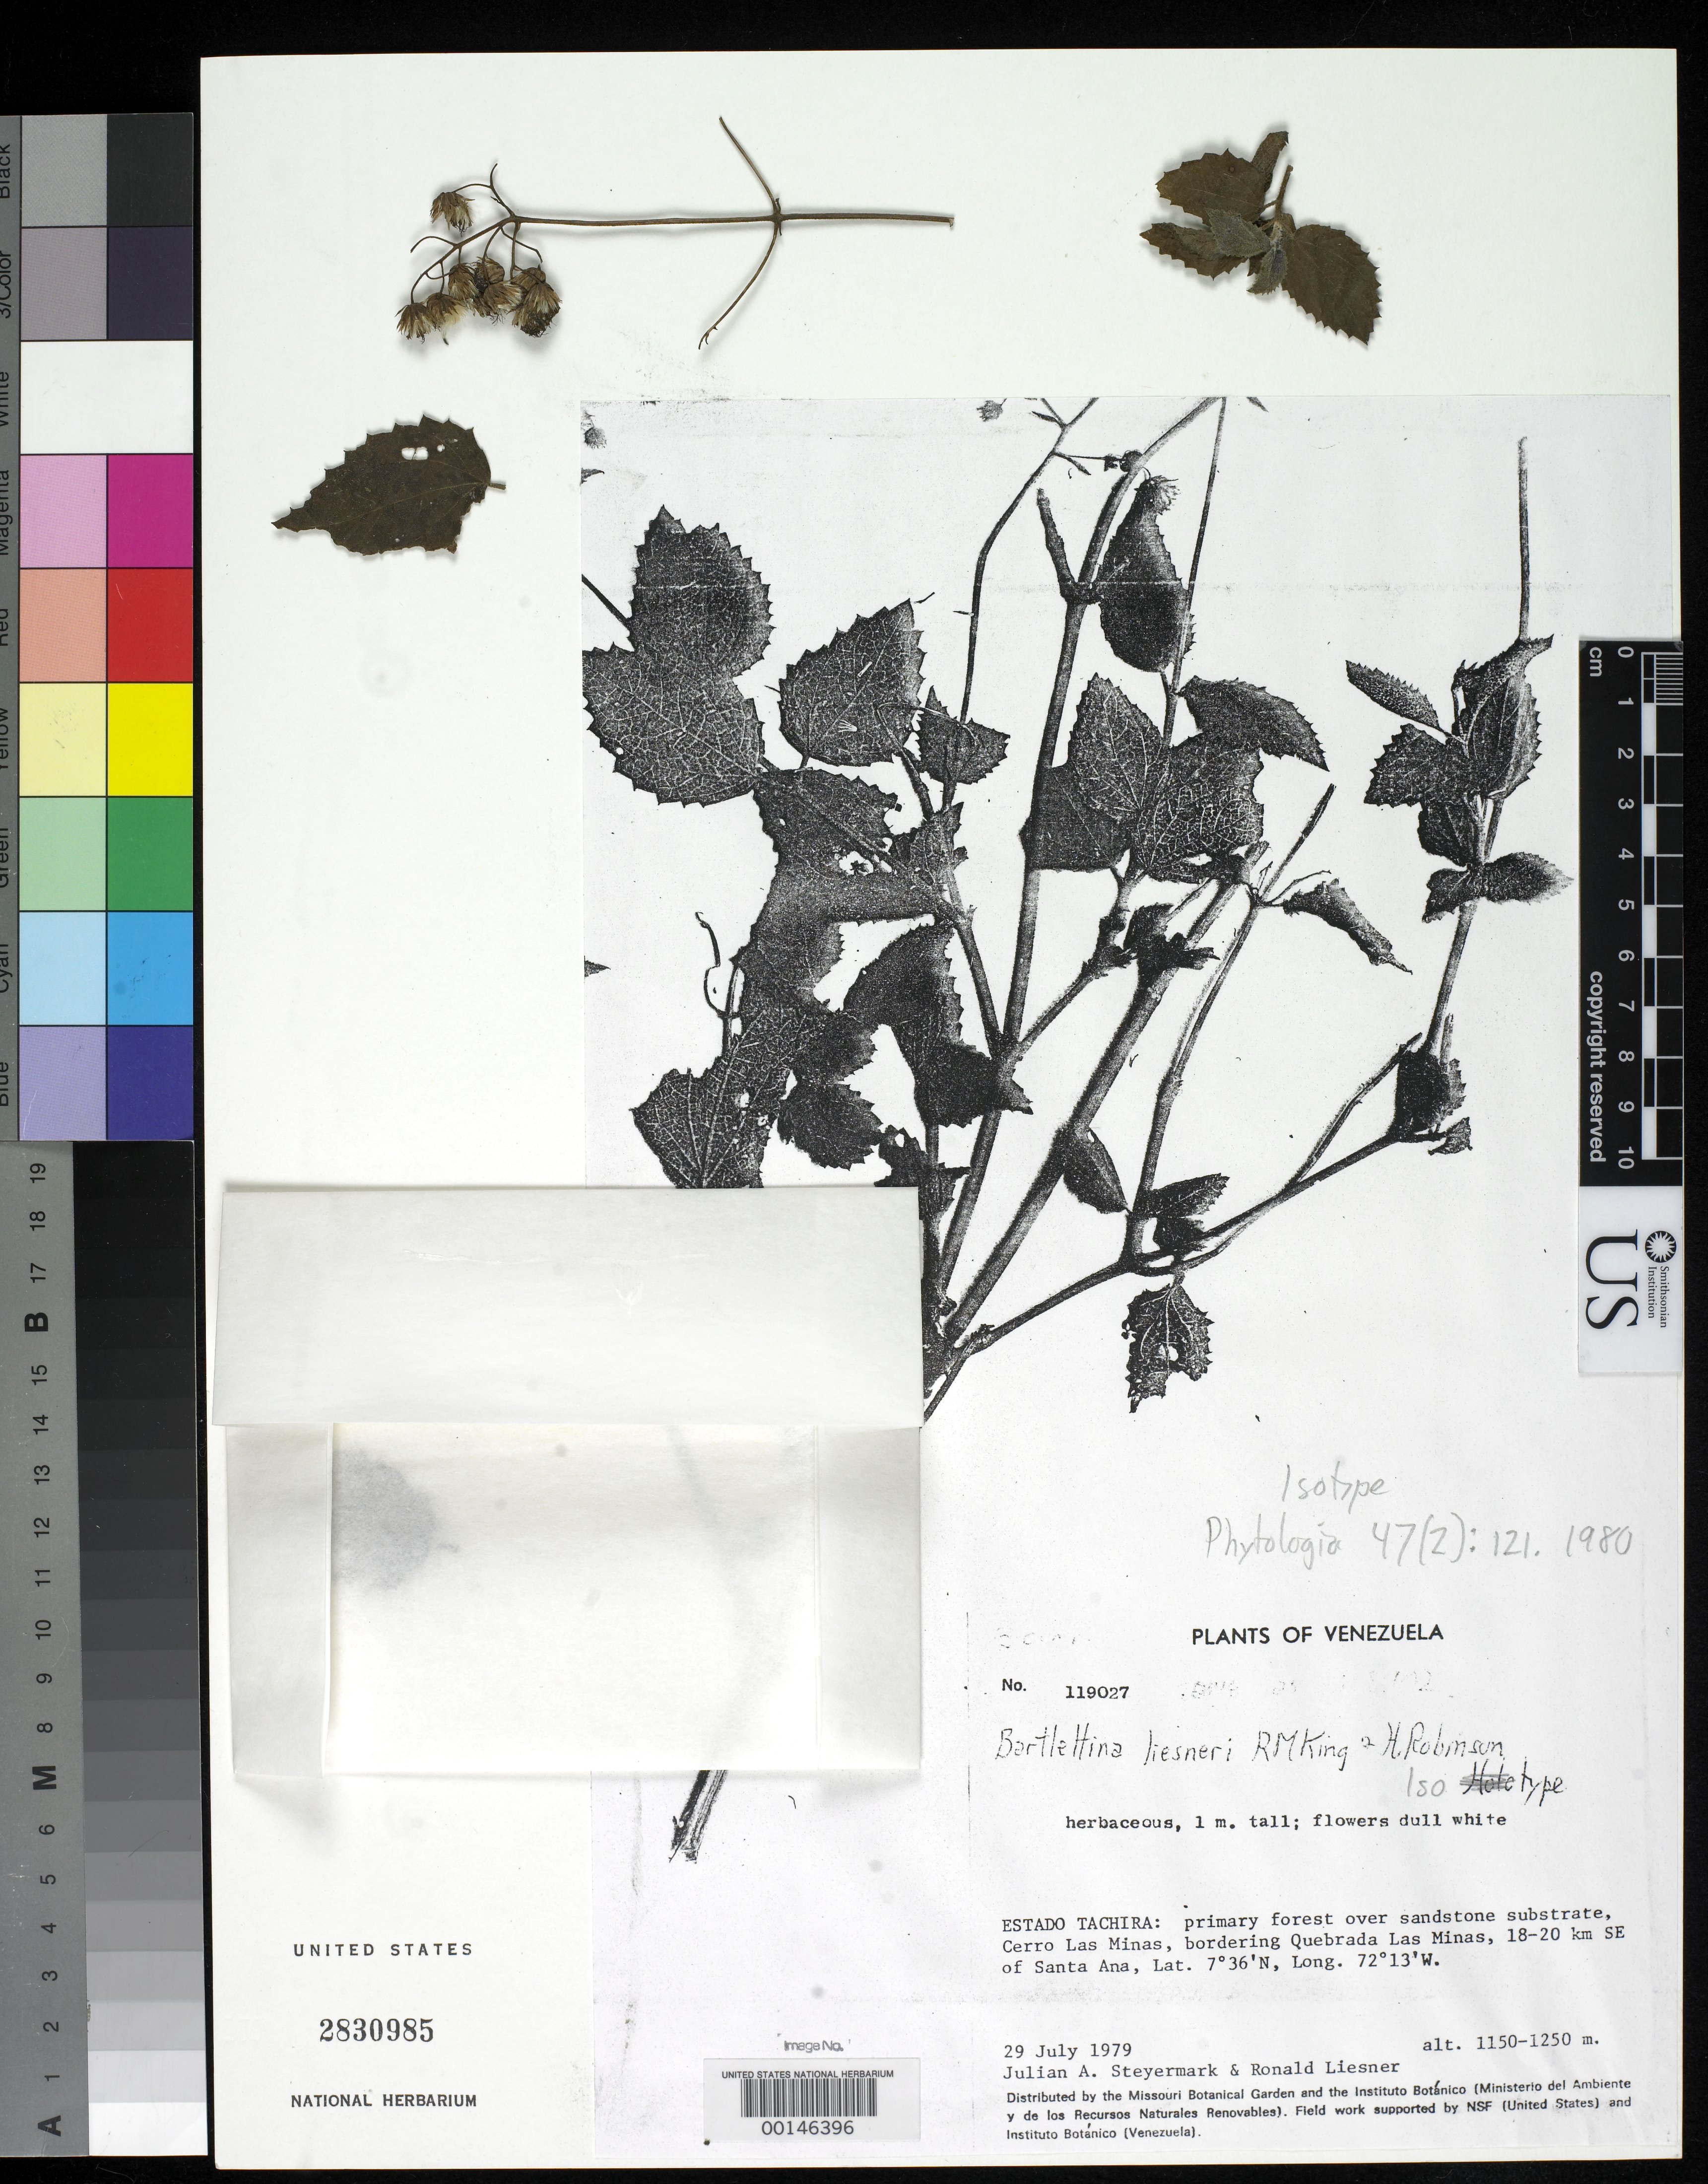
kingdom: Plantae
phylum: Tracheophyta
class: Magnoliopsida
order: Asterales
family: Asteraceae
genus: Bartlettina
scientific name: Bartlettina liesneri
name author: R.M. King & H. Rob.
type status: Isotype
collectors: J. Steyermark & R. L. Liesner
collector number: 119027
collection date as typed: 29 Jul 1979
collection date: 1979-07-29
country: Venezuela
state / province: Tachira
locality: Cerro Las Minas, bordering Quebrada Las Minas.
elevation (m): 1150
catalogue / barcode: US 2830985